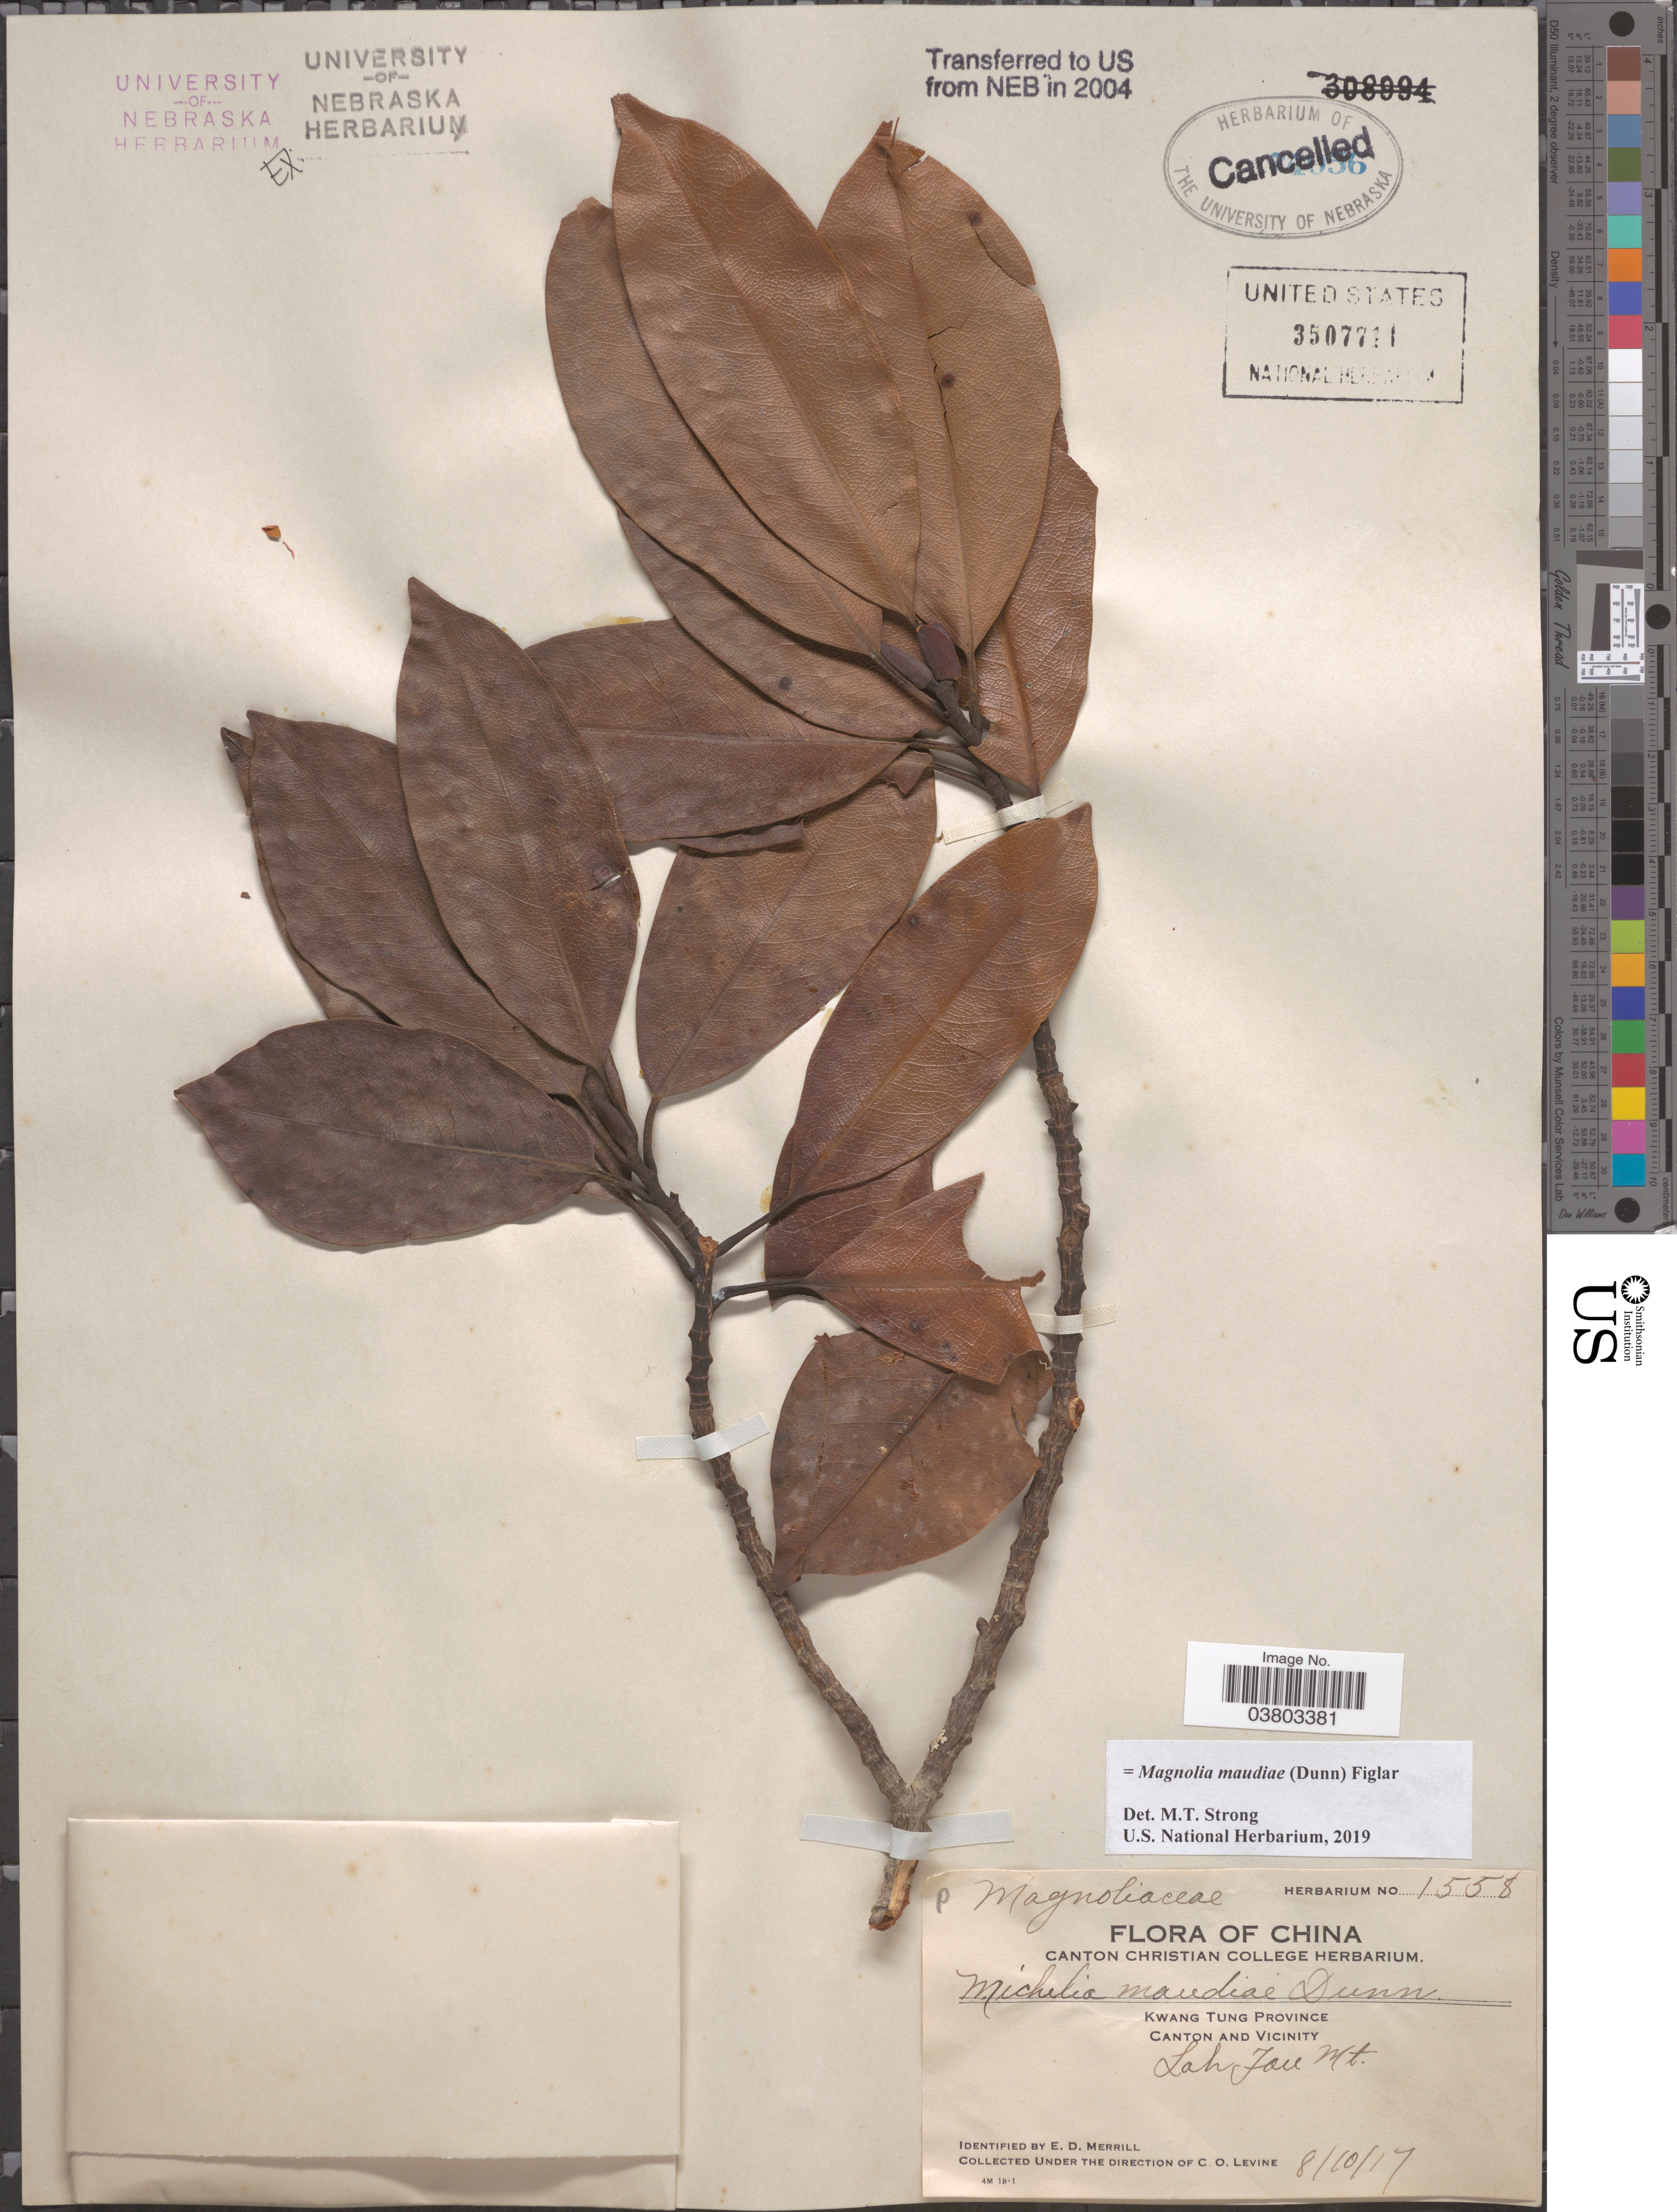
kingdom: Plantae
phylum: Tracheophyta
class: Magnoliopsida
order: Magnoliales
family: Magnoliaceae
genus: Magnolia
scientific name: Magnolia maudiae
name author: (Dunn) Figlar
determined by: Strong, Mark T., (BOT), Smithsonian Institution - National Museum of Natural History (UNITED STATES)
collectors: C. O. Levine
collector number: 1558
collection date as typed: Transcribed d/m/y: 8/10/17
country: China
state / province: Guangdong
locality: Kwang Tung Province. Canton and Vicinity. Lah Fau Mt.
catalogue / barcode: US 3507711